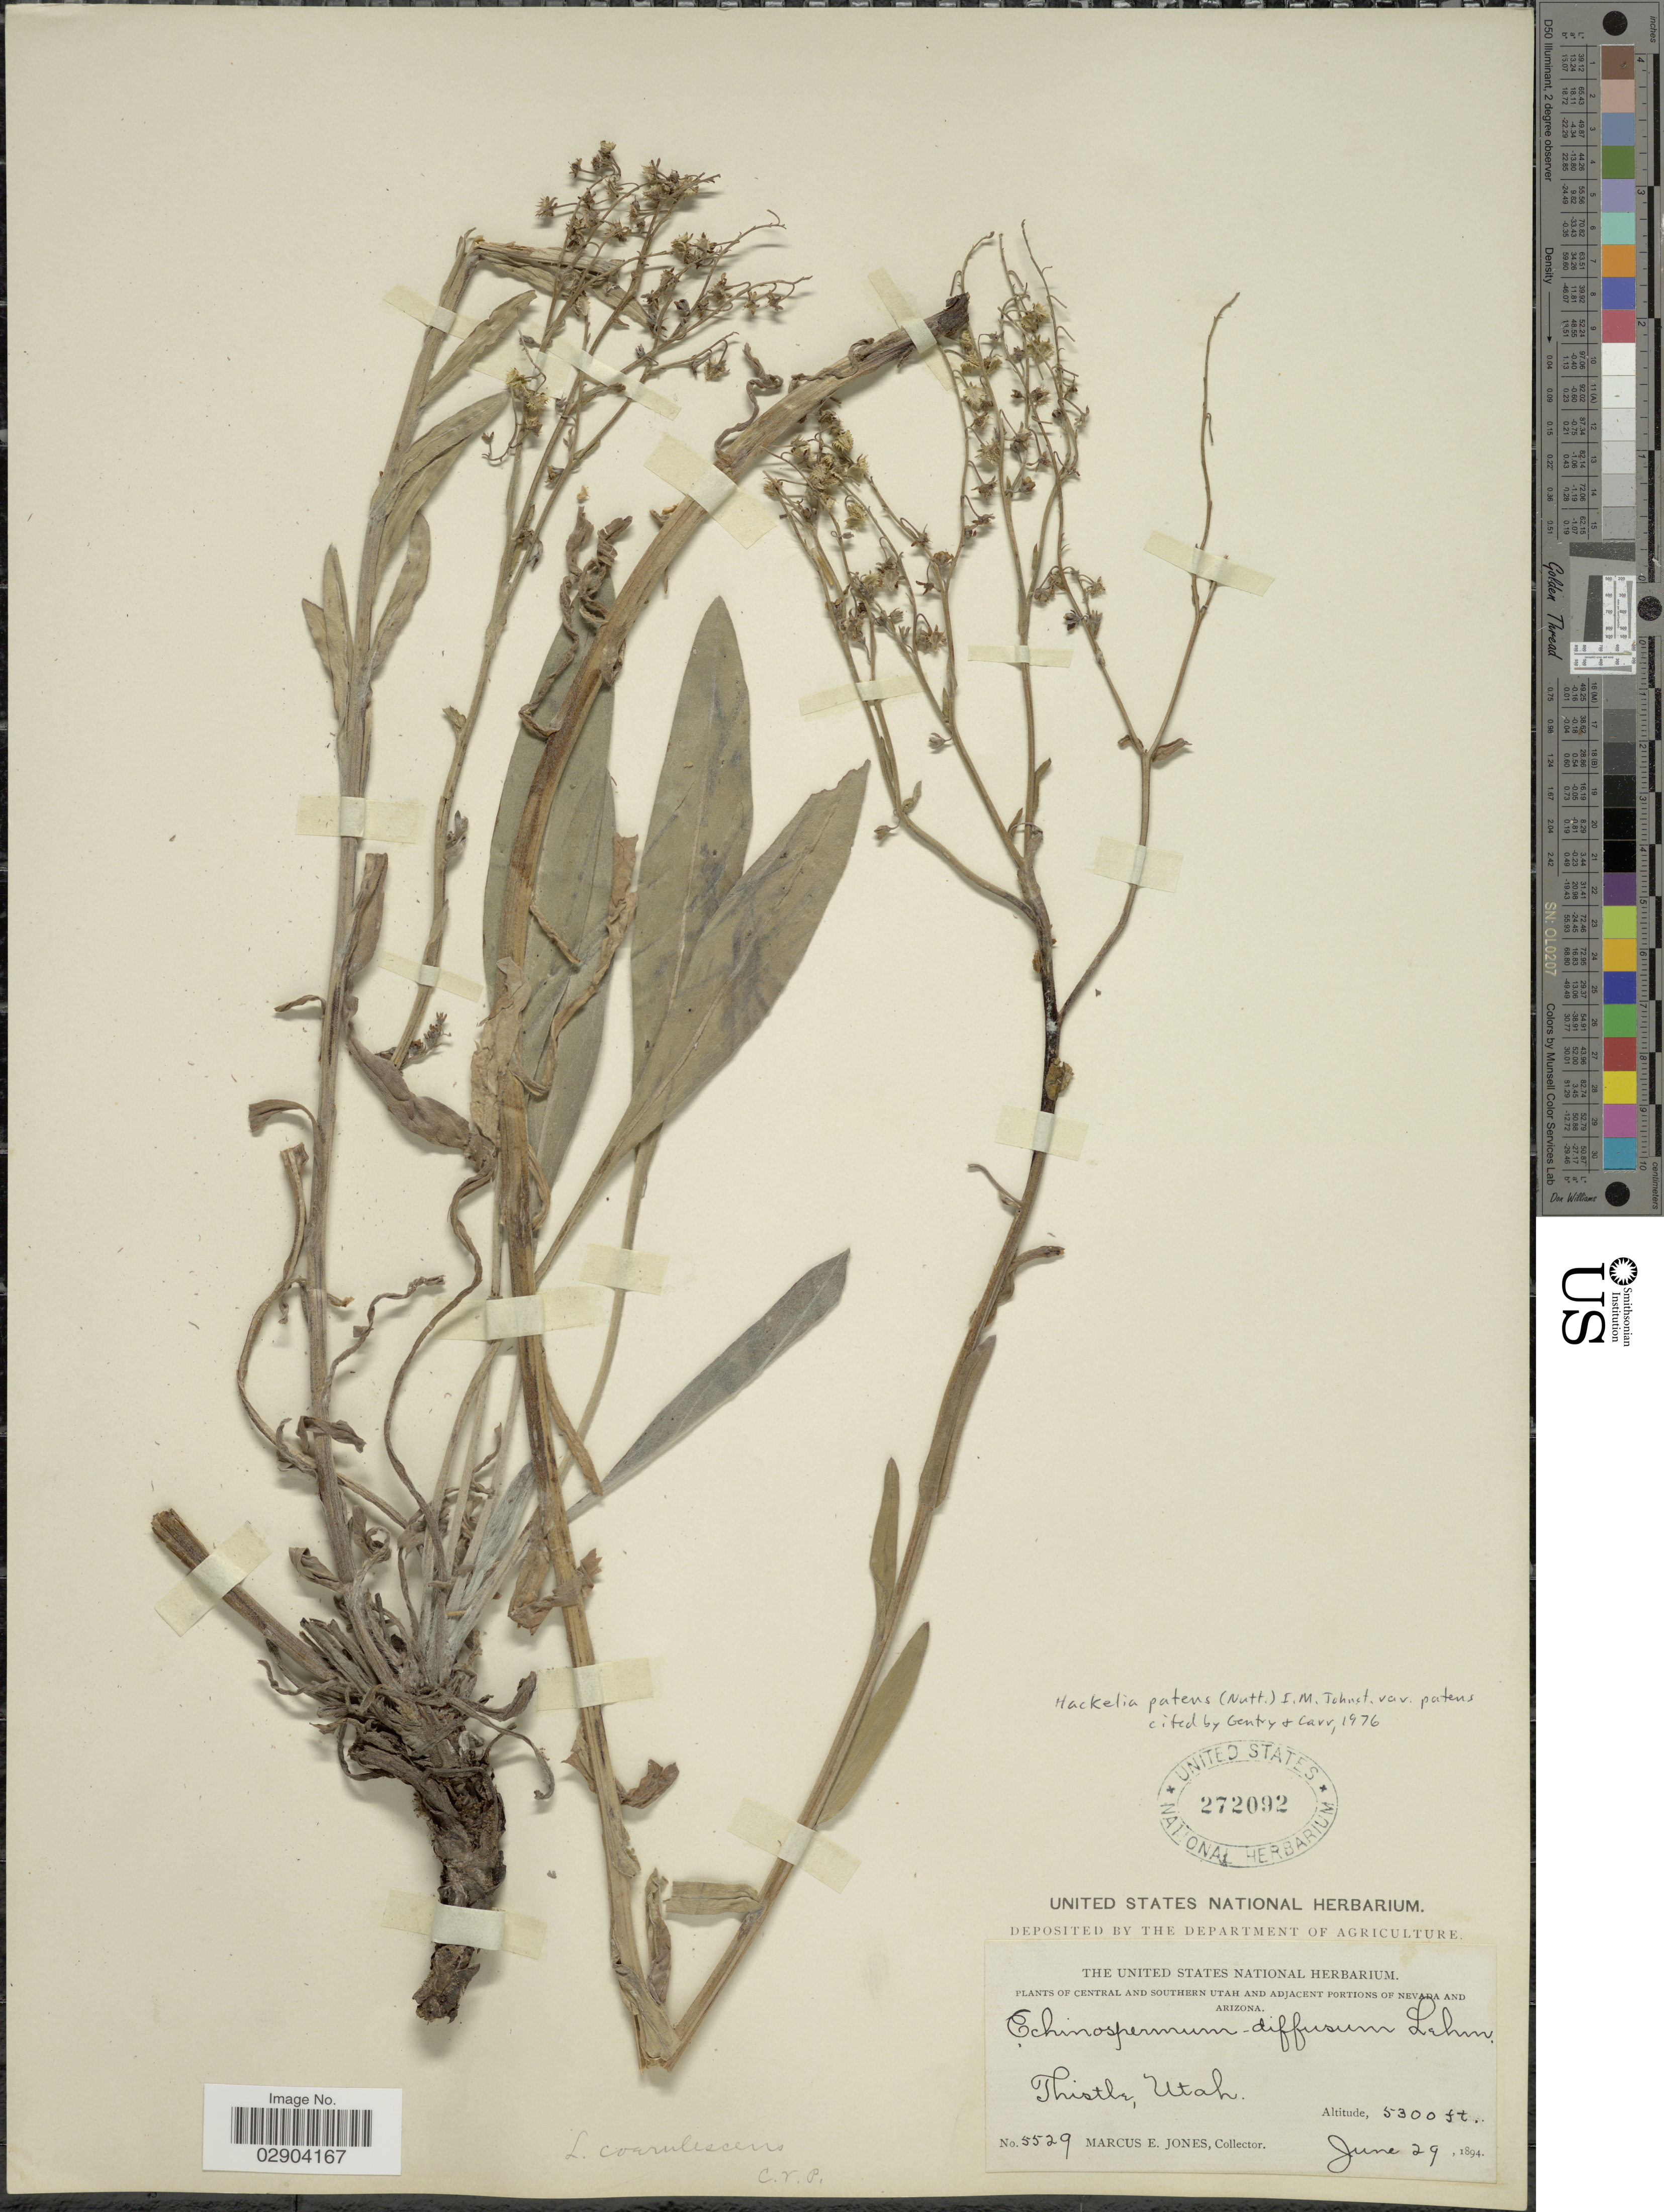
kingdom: Plantae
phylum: Tracheophyta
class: Magnoliopsida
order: Boraginales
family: Boraginaceae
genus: Hackelia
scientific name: Hackelia patens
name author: I.M. Johnst.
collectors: M. E. Jones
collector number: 5529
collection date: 1894-06-29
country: United States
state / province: Utah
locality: Thistle.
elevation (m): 1615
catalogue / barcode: US 272092